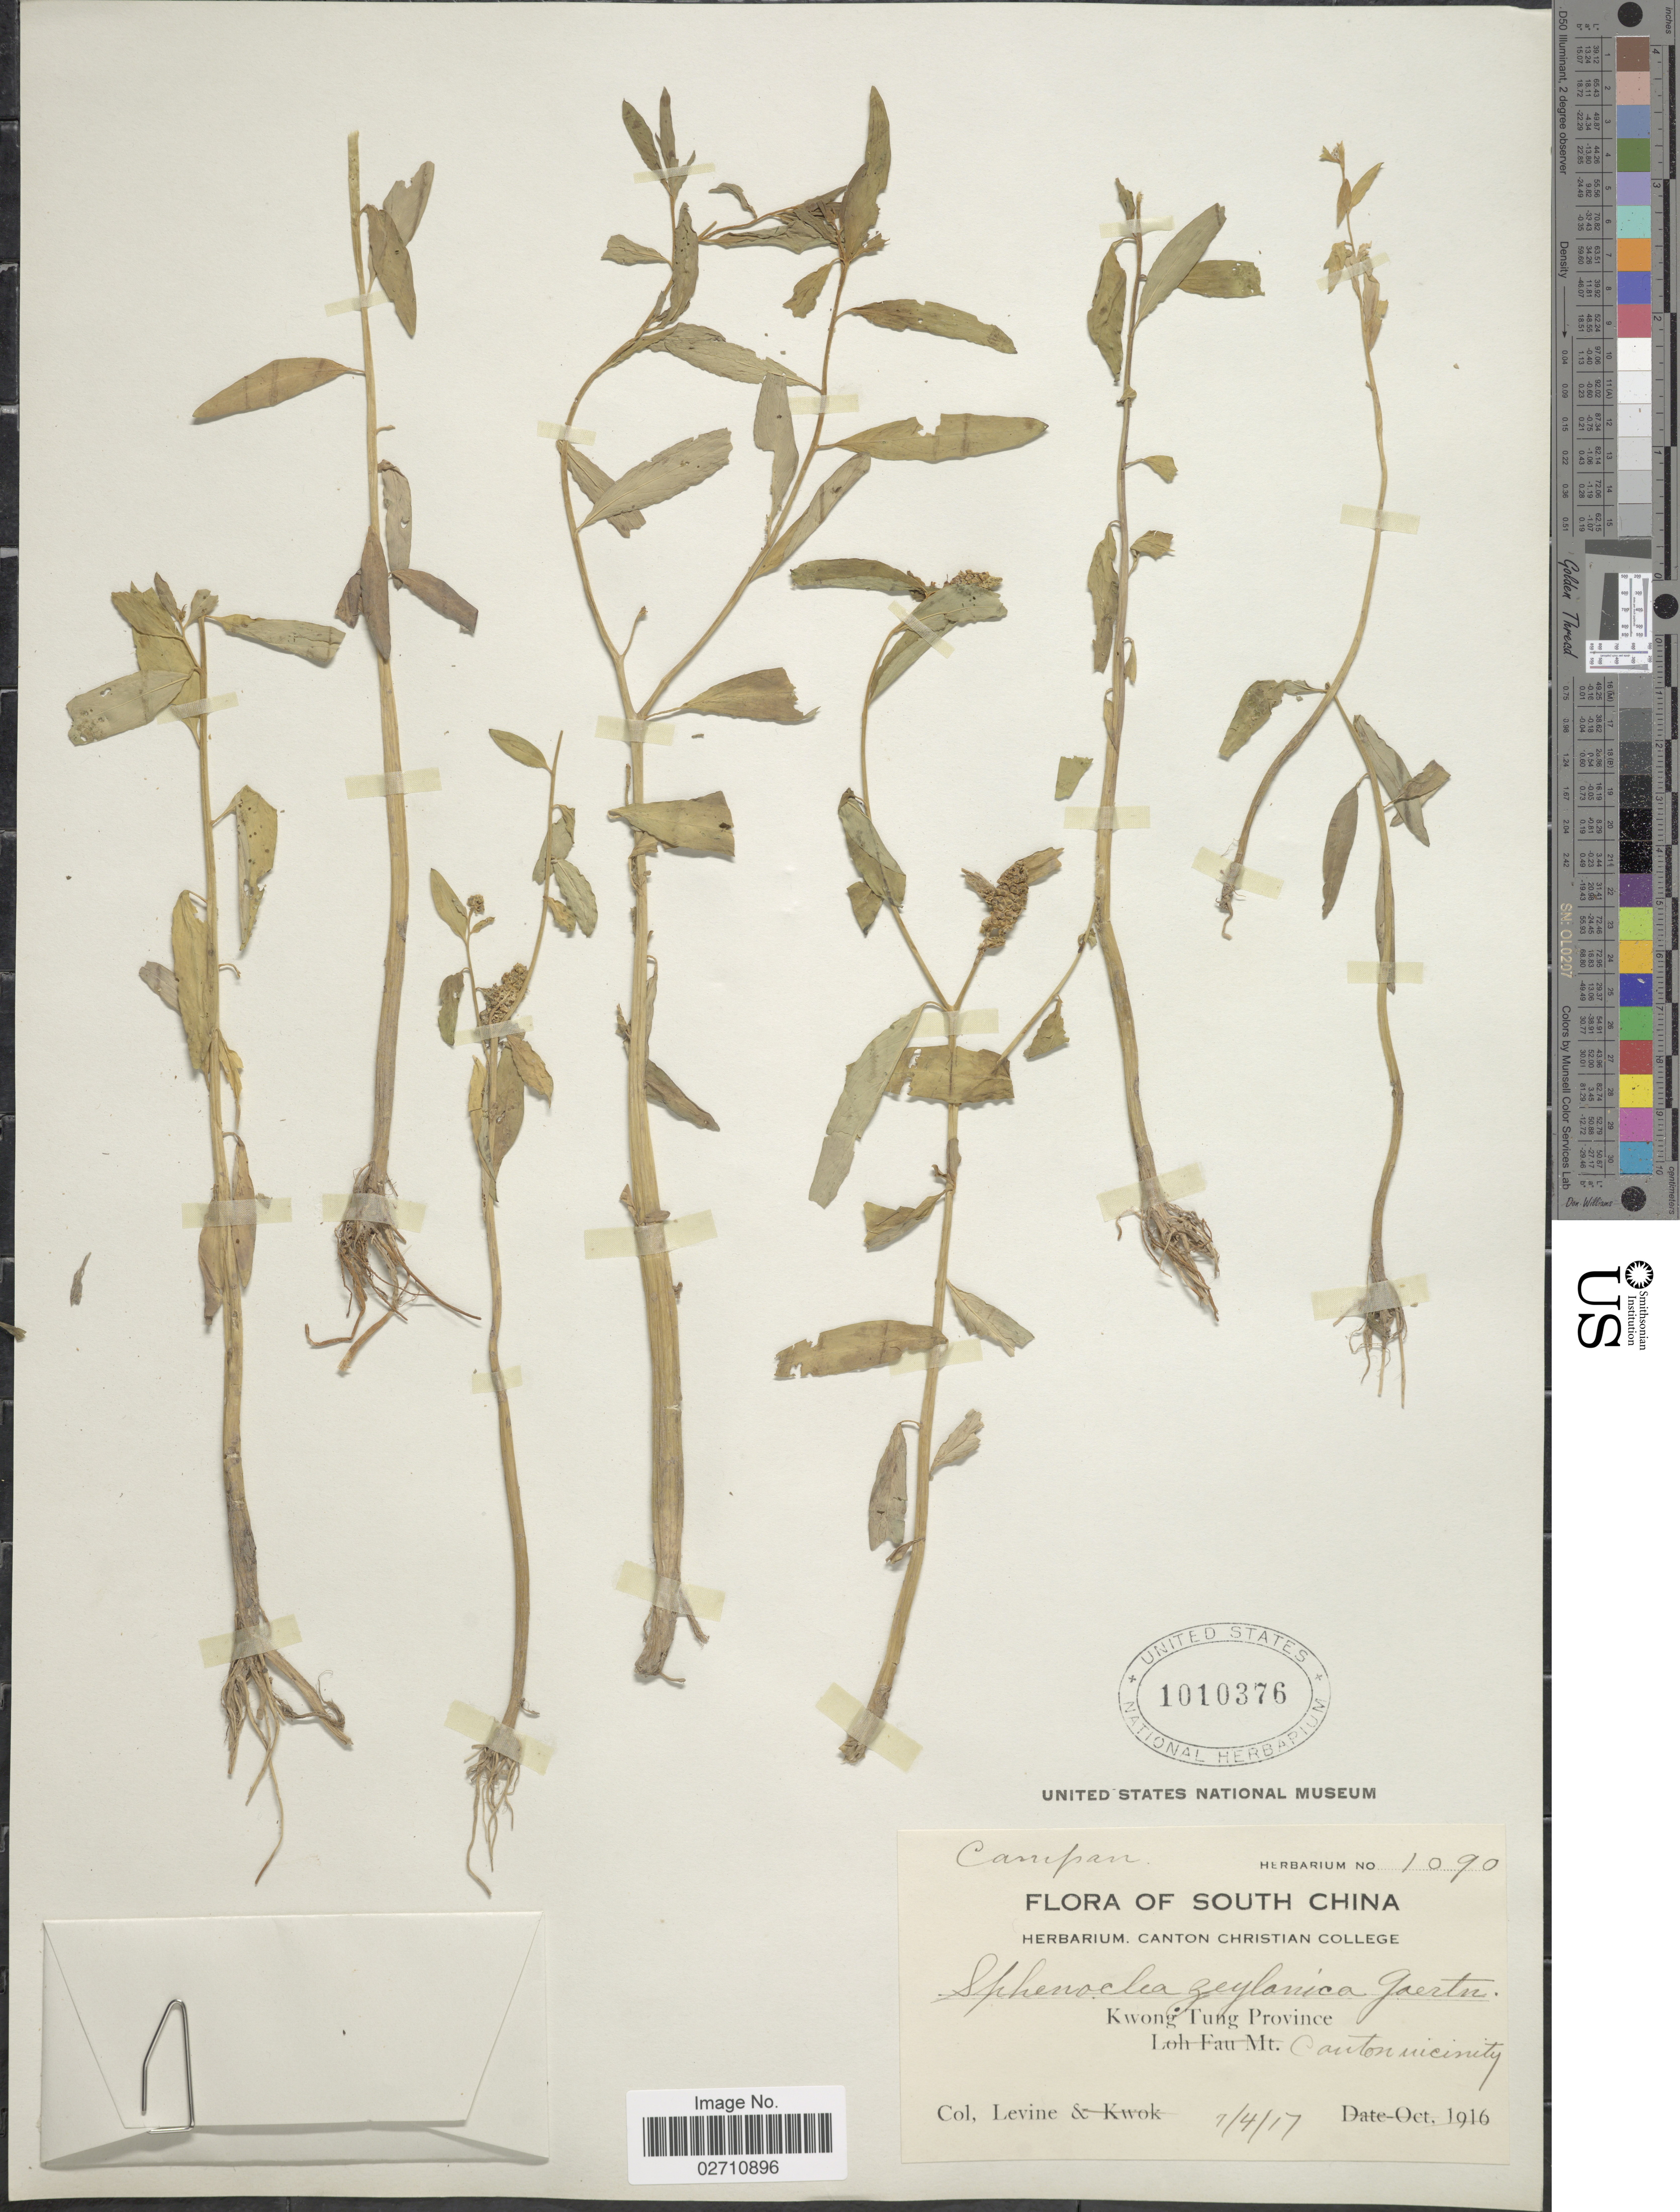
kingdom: Plantae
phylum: Tracheophyta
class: Magnoliopsida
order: Solanales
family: Sphenocleaceae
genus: Sphenoclea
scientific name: Sphenoclea zeylanica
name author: Gaertn.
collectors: -. Levine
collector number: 1090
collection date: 1917-04-07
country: China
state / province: Guangdong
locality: Kwong Tung Province. Canton vicinity. South China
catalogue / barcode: US 1010376